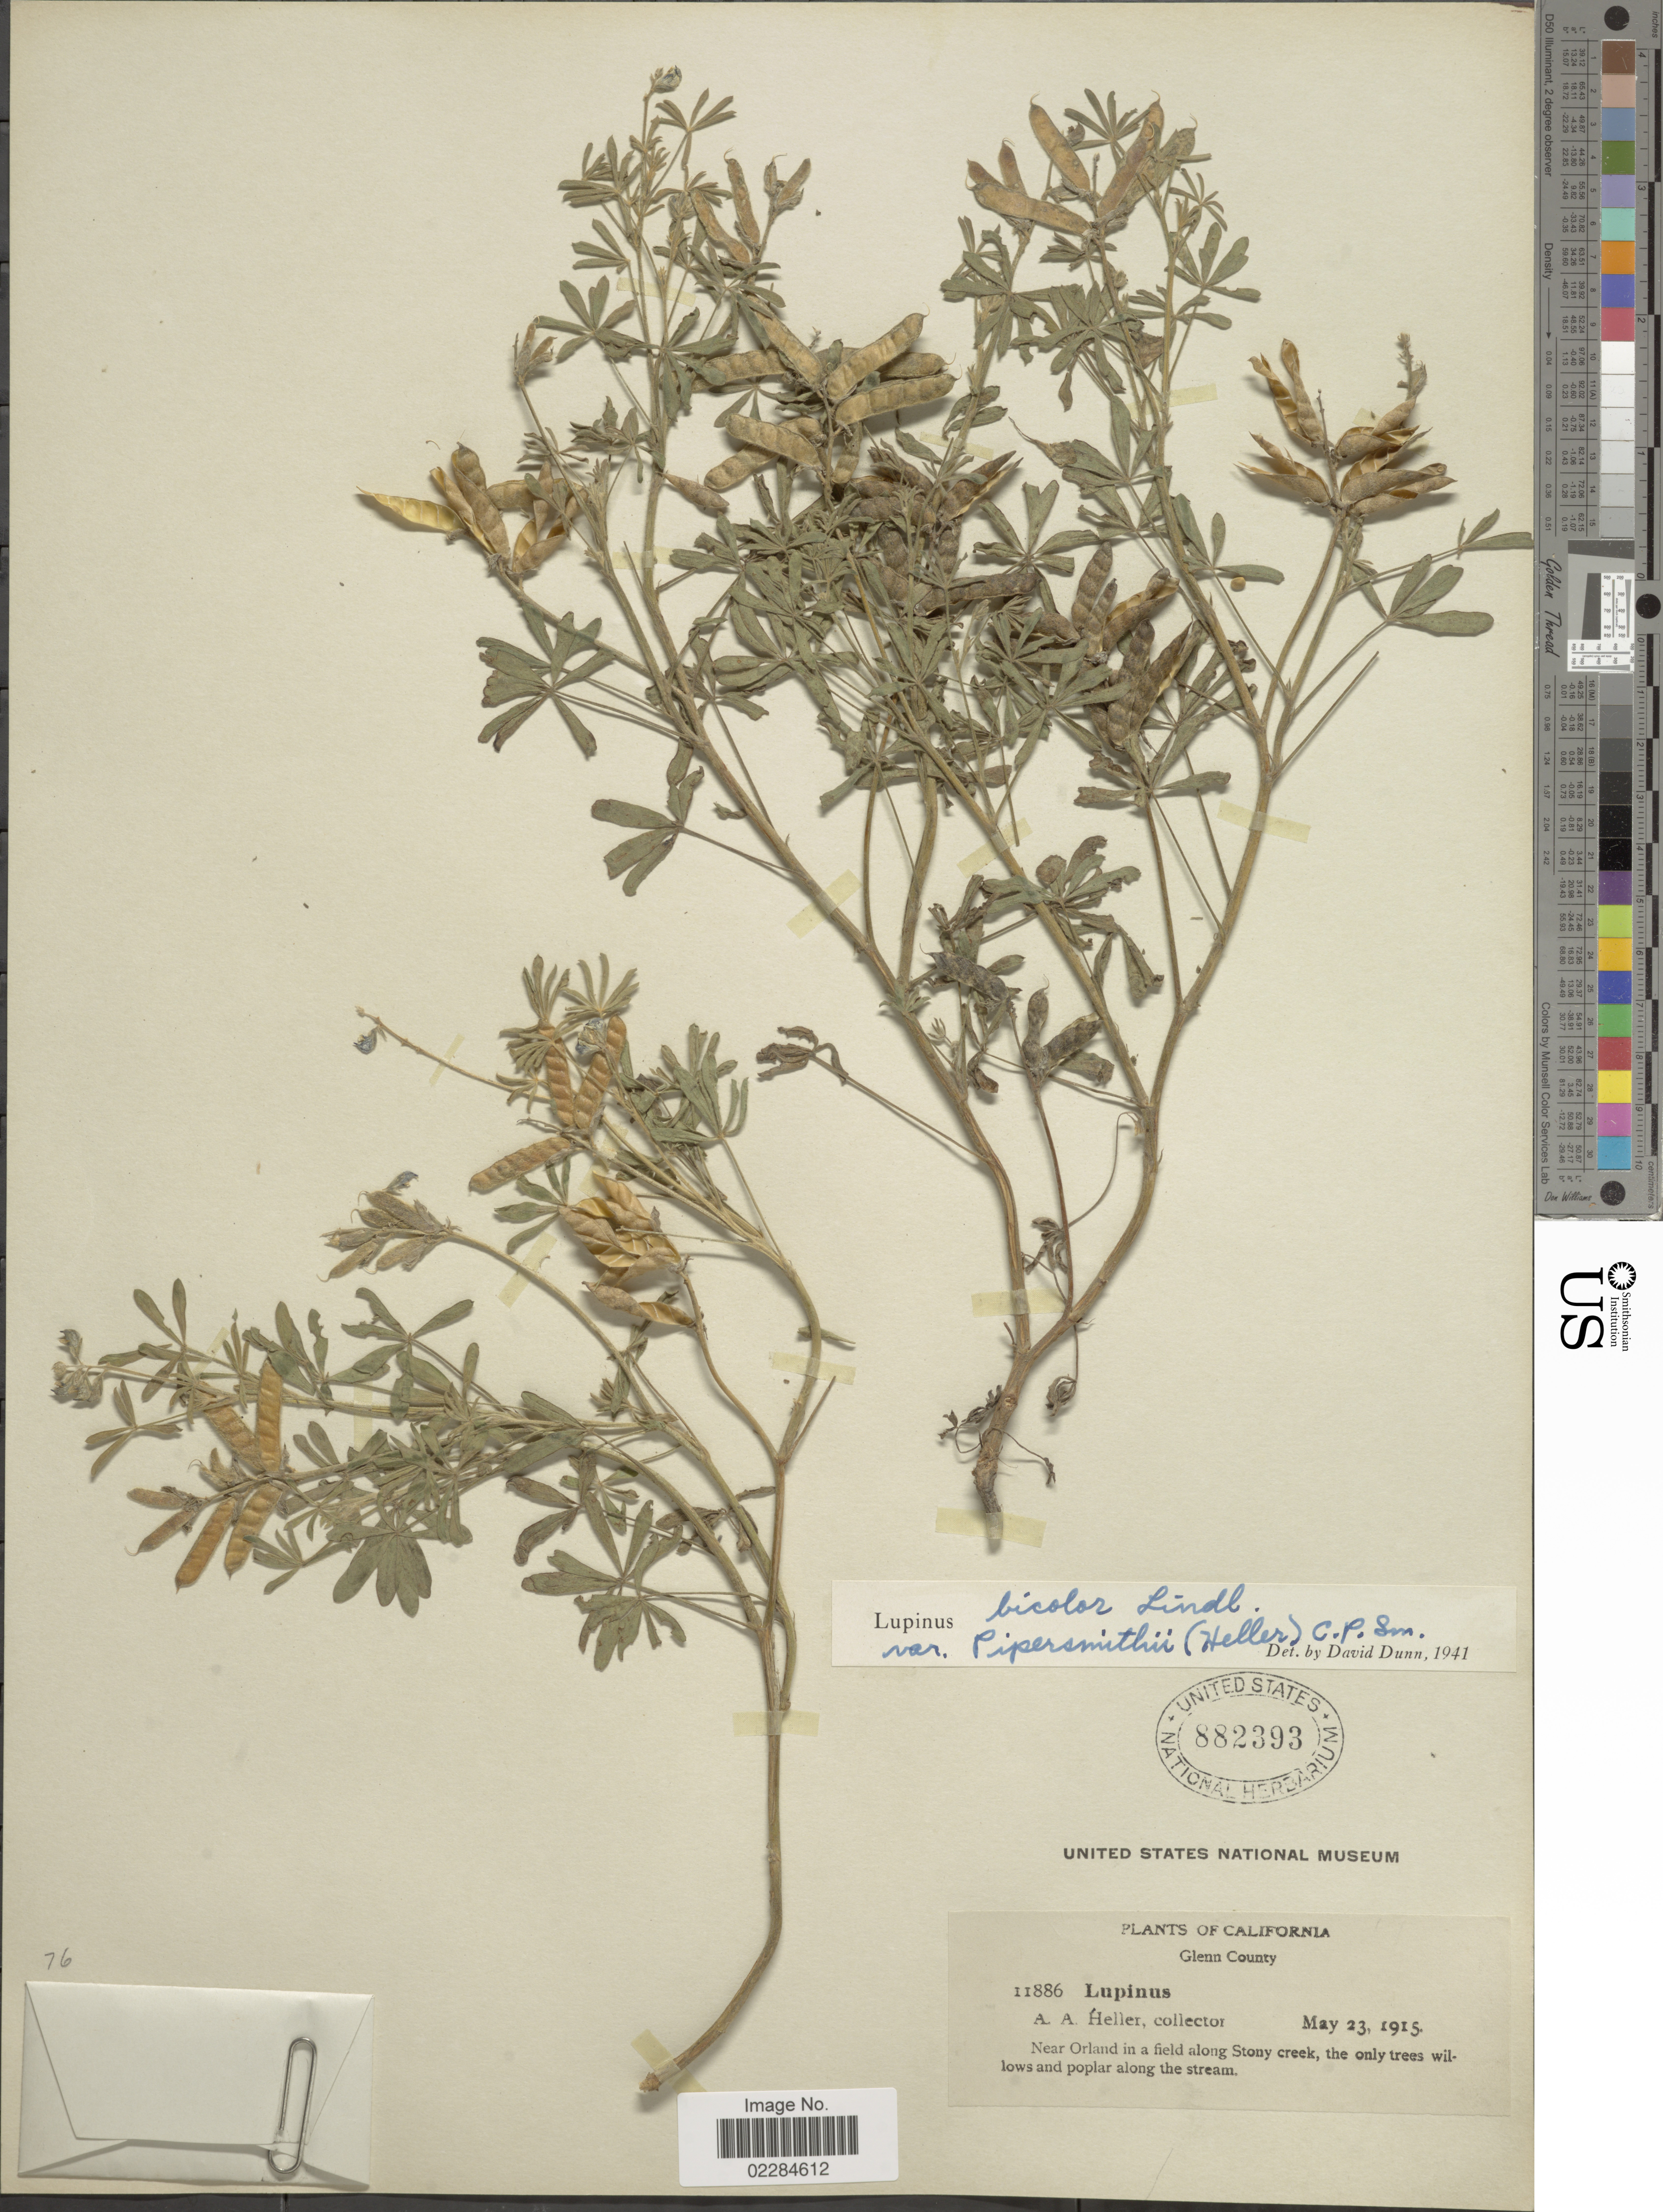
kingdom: Plantae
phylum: Tracheophyta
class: Magnoliopsida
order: Fabales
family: Fabaceae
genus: Lupinus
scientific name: Lupinus bicolor var. pipersmithii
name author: (A. Heller) C.P. Sm.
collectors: A. A. Heller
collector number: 11886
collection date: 1915-05-23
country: United States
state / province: California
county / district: Glenn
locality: Glenn County, Near Orland in a field along Stony Creek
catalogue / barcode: US 882393